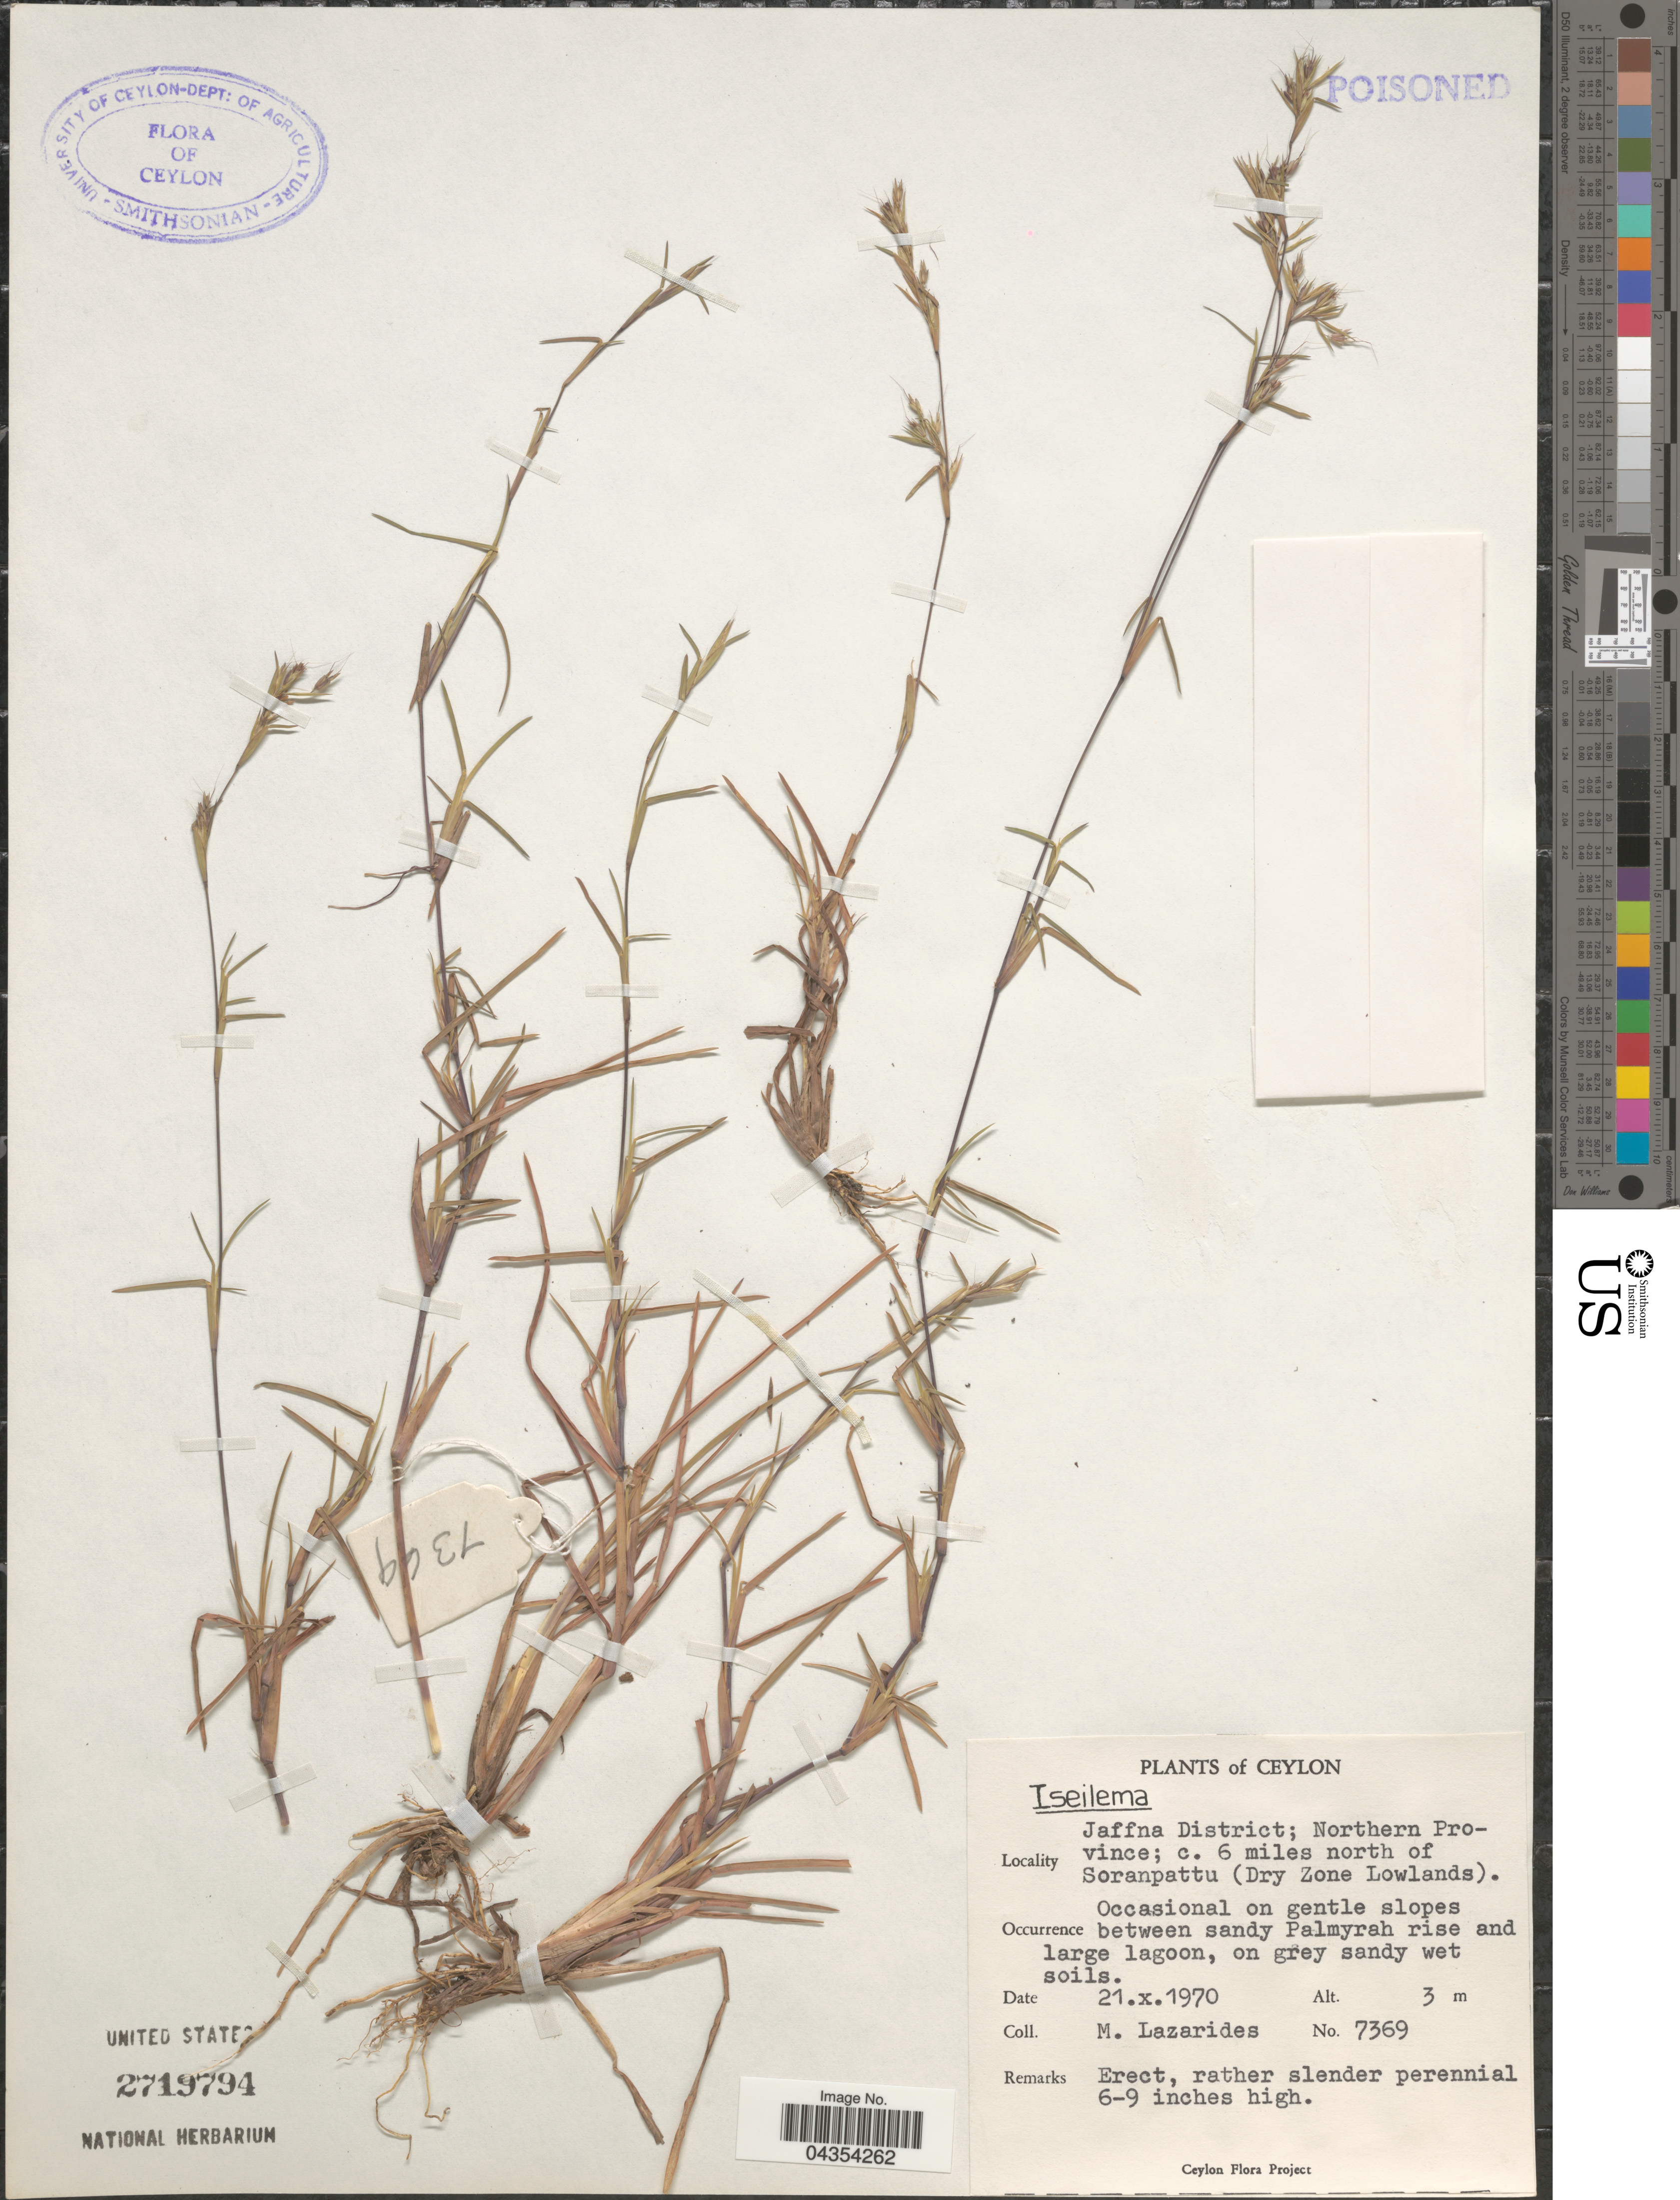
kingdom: Plantae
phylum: Tracheophyta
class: Liliopsida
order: Poales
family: Poaceae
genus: Iseilema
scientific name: Iseilema prostratum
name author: (L.) Andersson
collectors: M. Lazarides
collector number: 7369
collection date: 1970-10-21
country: Sri Lanka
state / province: Northern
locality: Ceylon. Jaffna District; c. 6 miles north of Soranpattu (Dry Zone Lowlands).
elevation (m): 3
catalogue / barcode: US 2719794